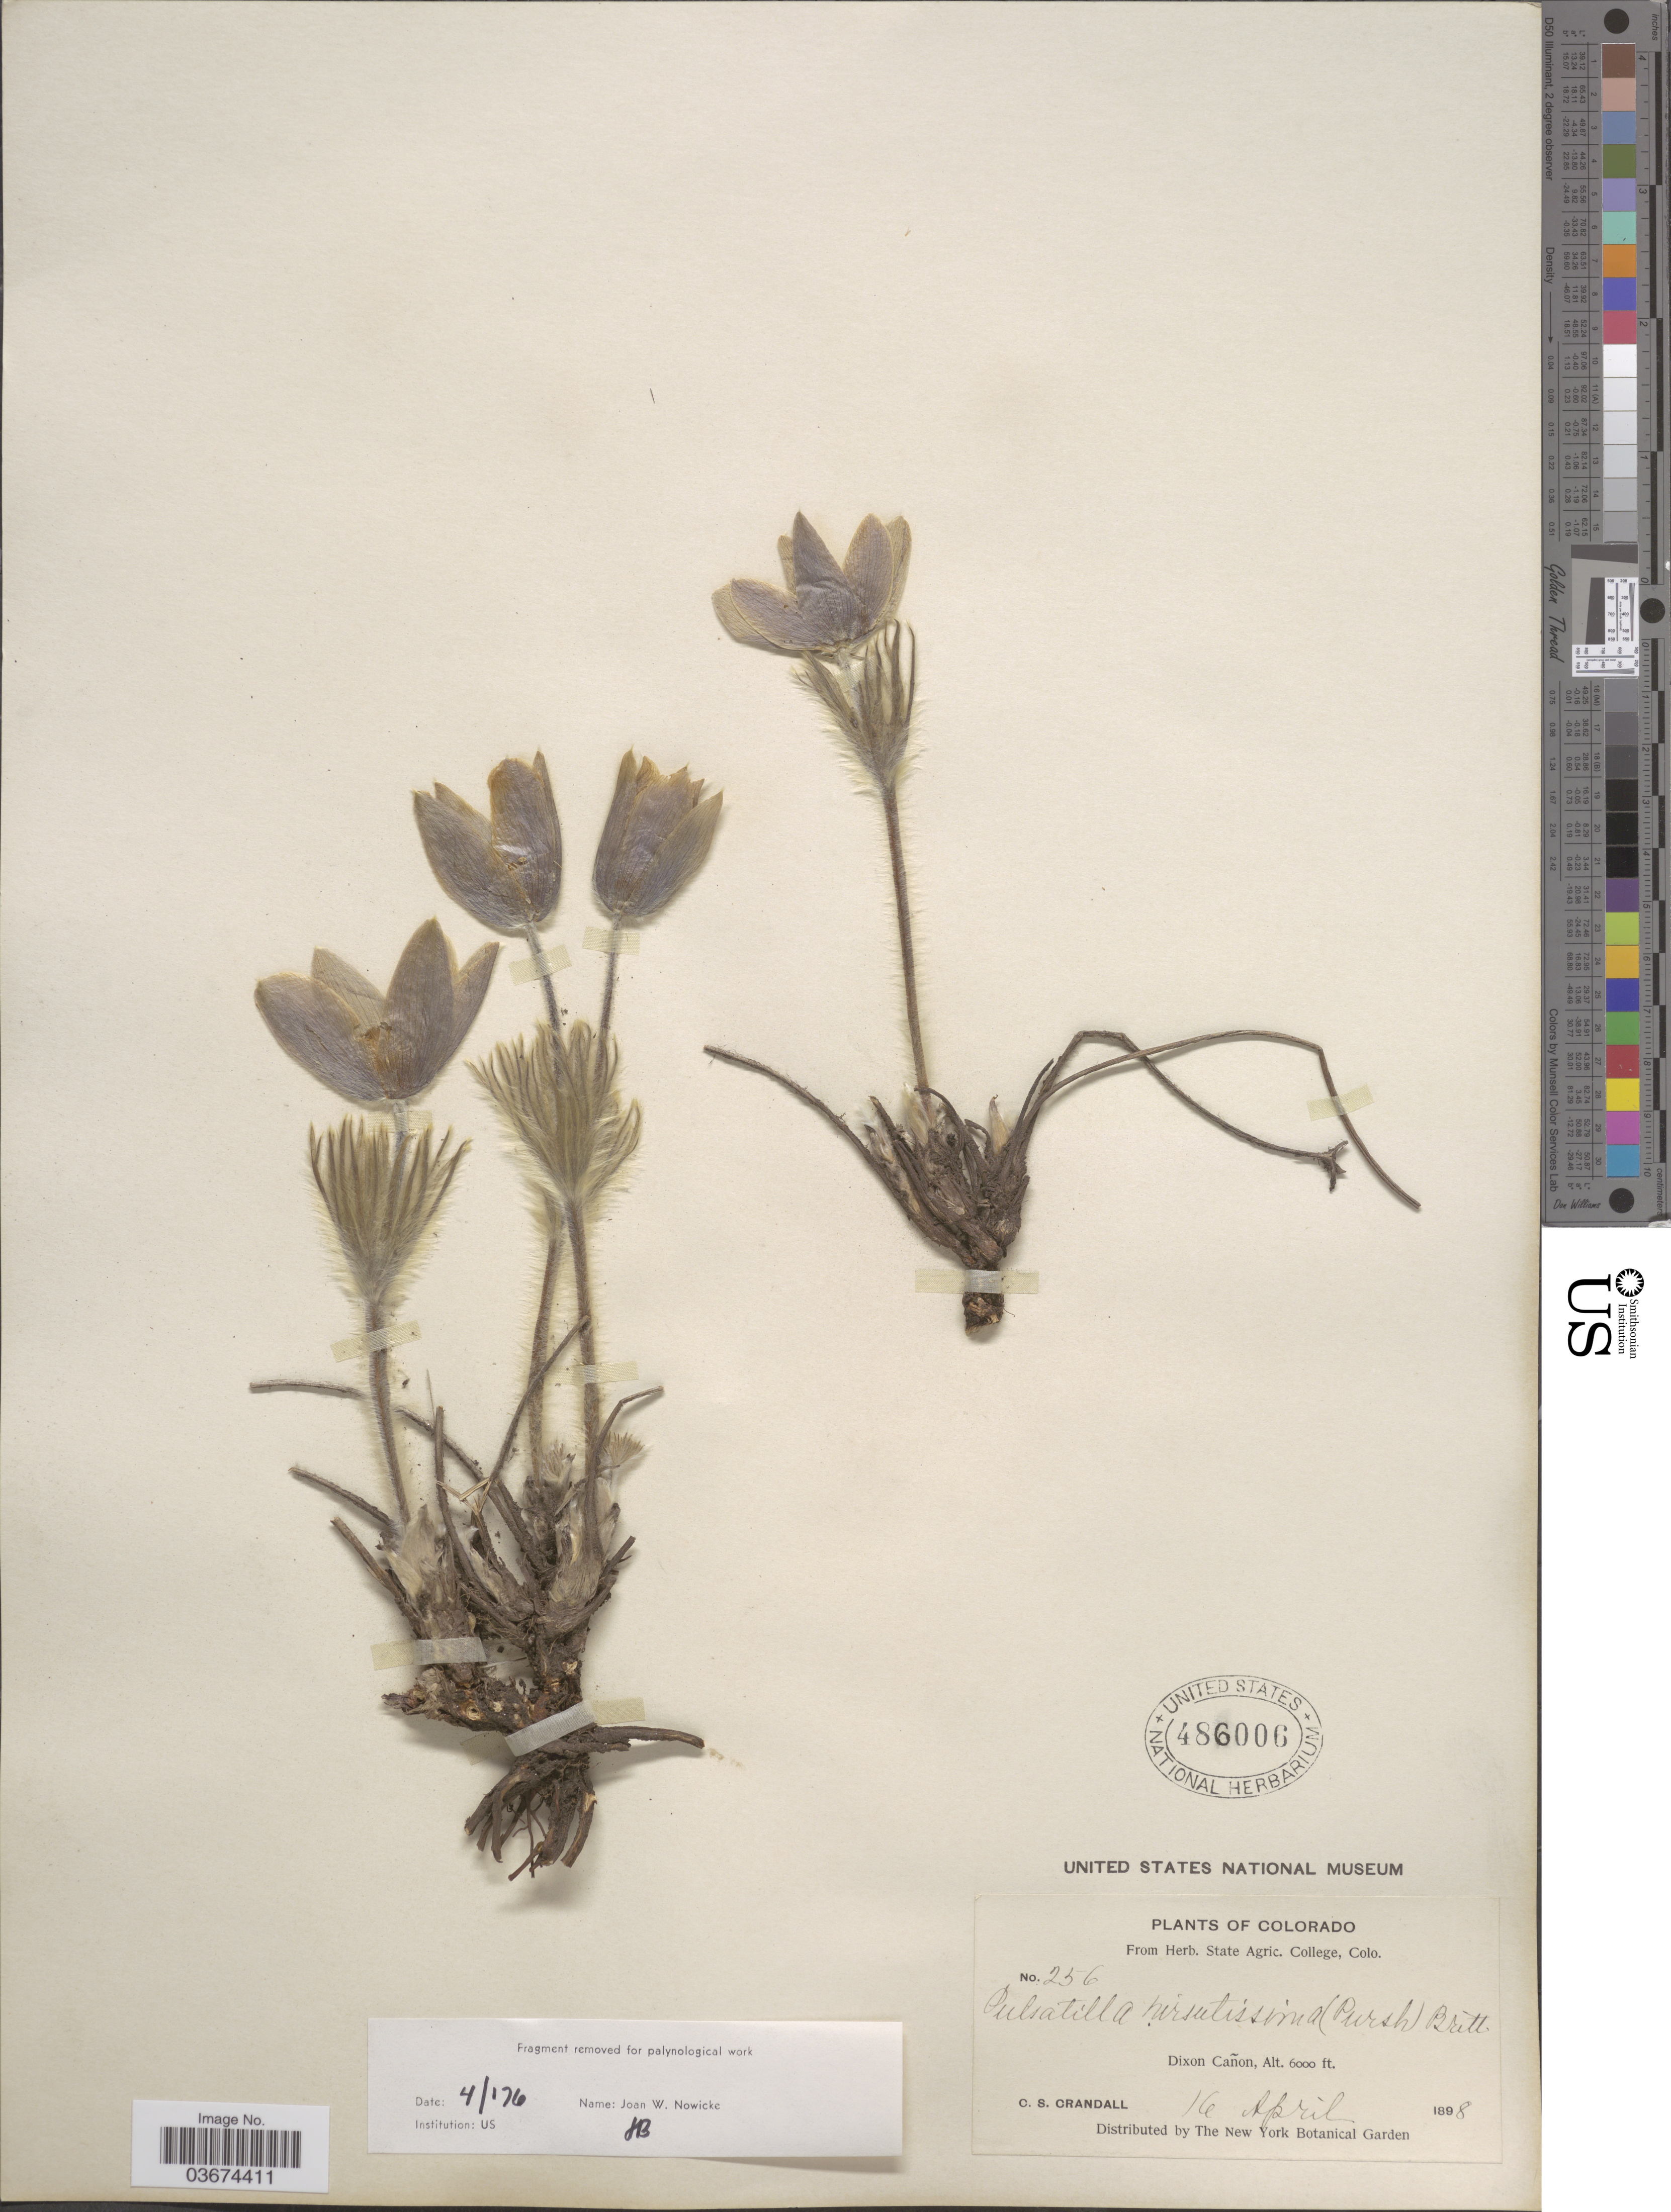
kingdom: Plantae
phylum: Tracheophyta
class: Magnoliopsida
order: Ranunculales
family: Ranunculaceae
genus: Pulsatilla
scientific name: Pulsatilla nuttalliana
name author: (DC.) Bercht. & J. Presl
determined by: Strong, Mark T., (BOT), Smithsonian Institution - National Museum of Natural History (UNITED STATES)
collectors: C. Crandall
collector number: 256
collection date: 1898-04-16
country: United States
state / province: Colorado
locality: Dixon Cañon.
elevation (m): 1829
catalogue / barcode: US 486006